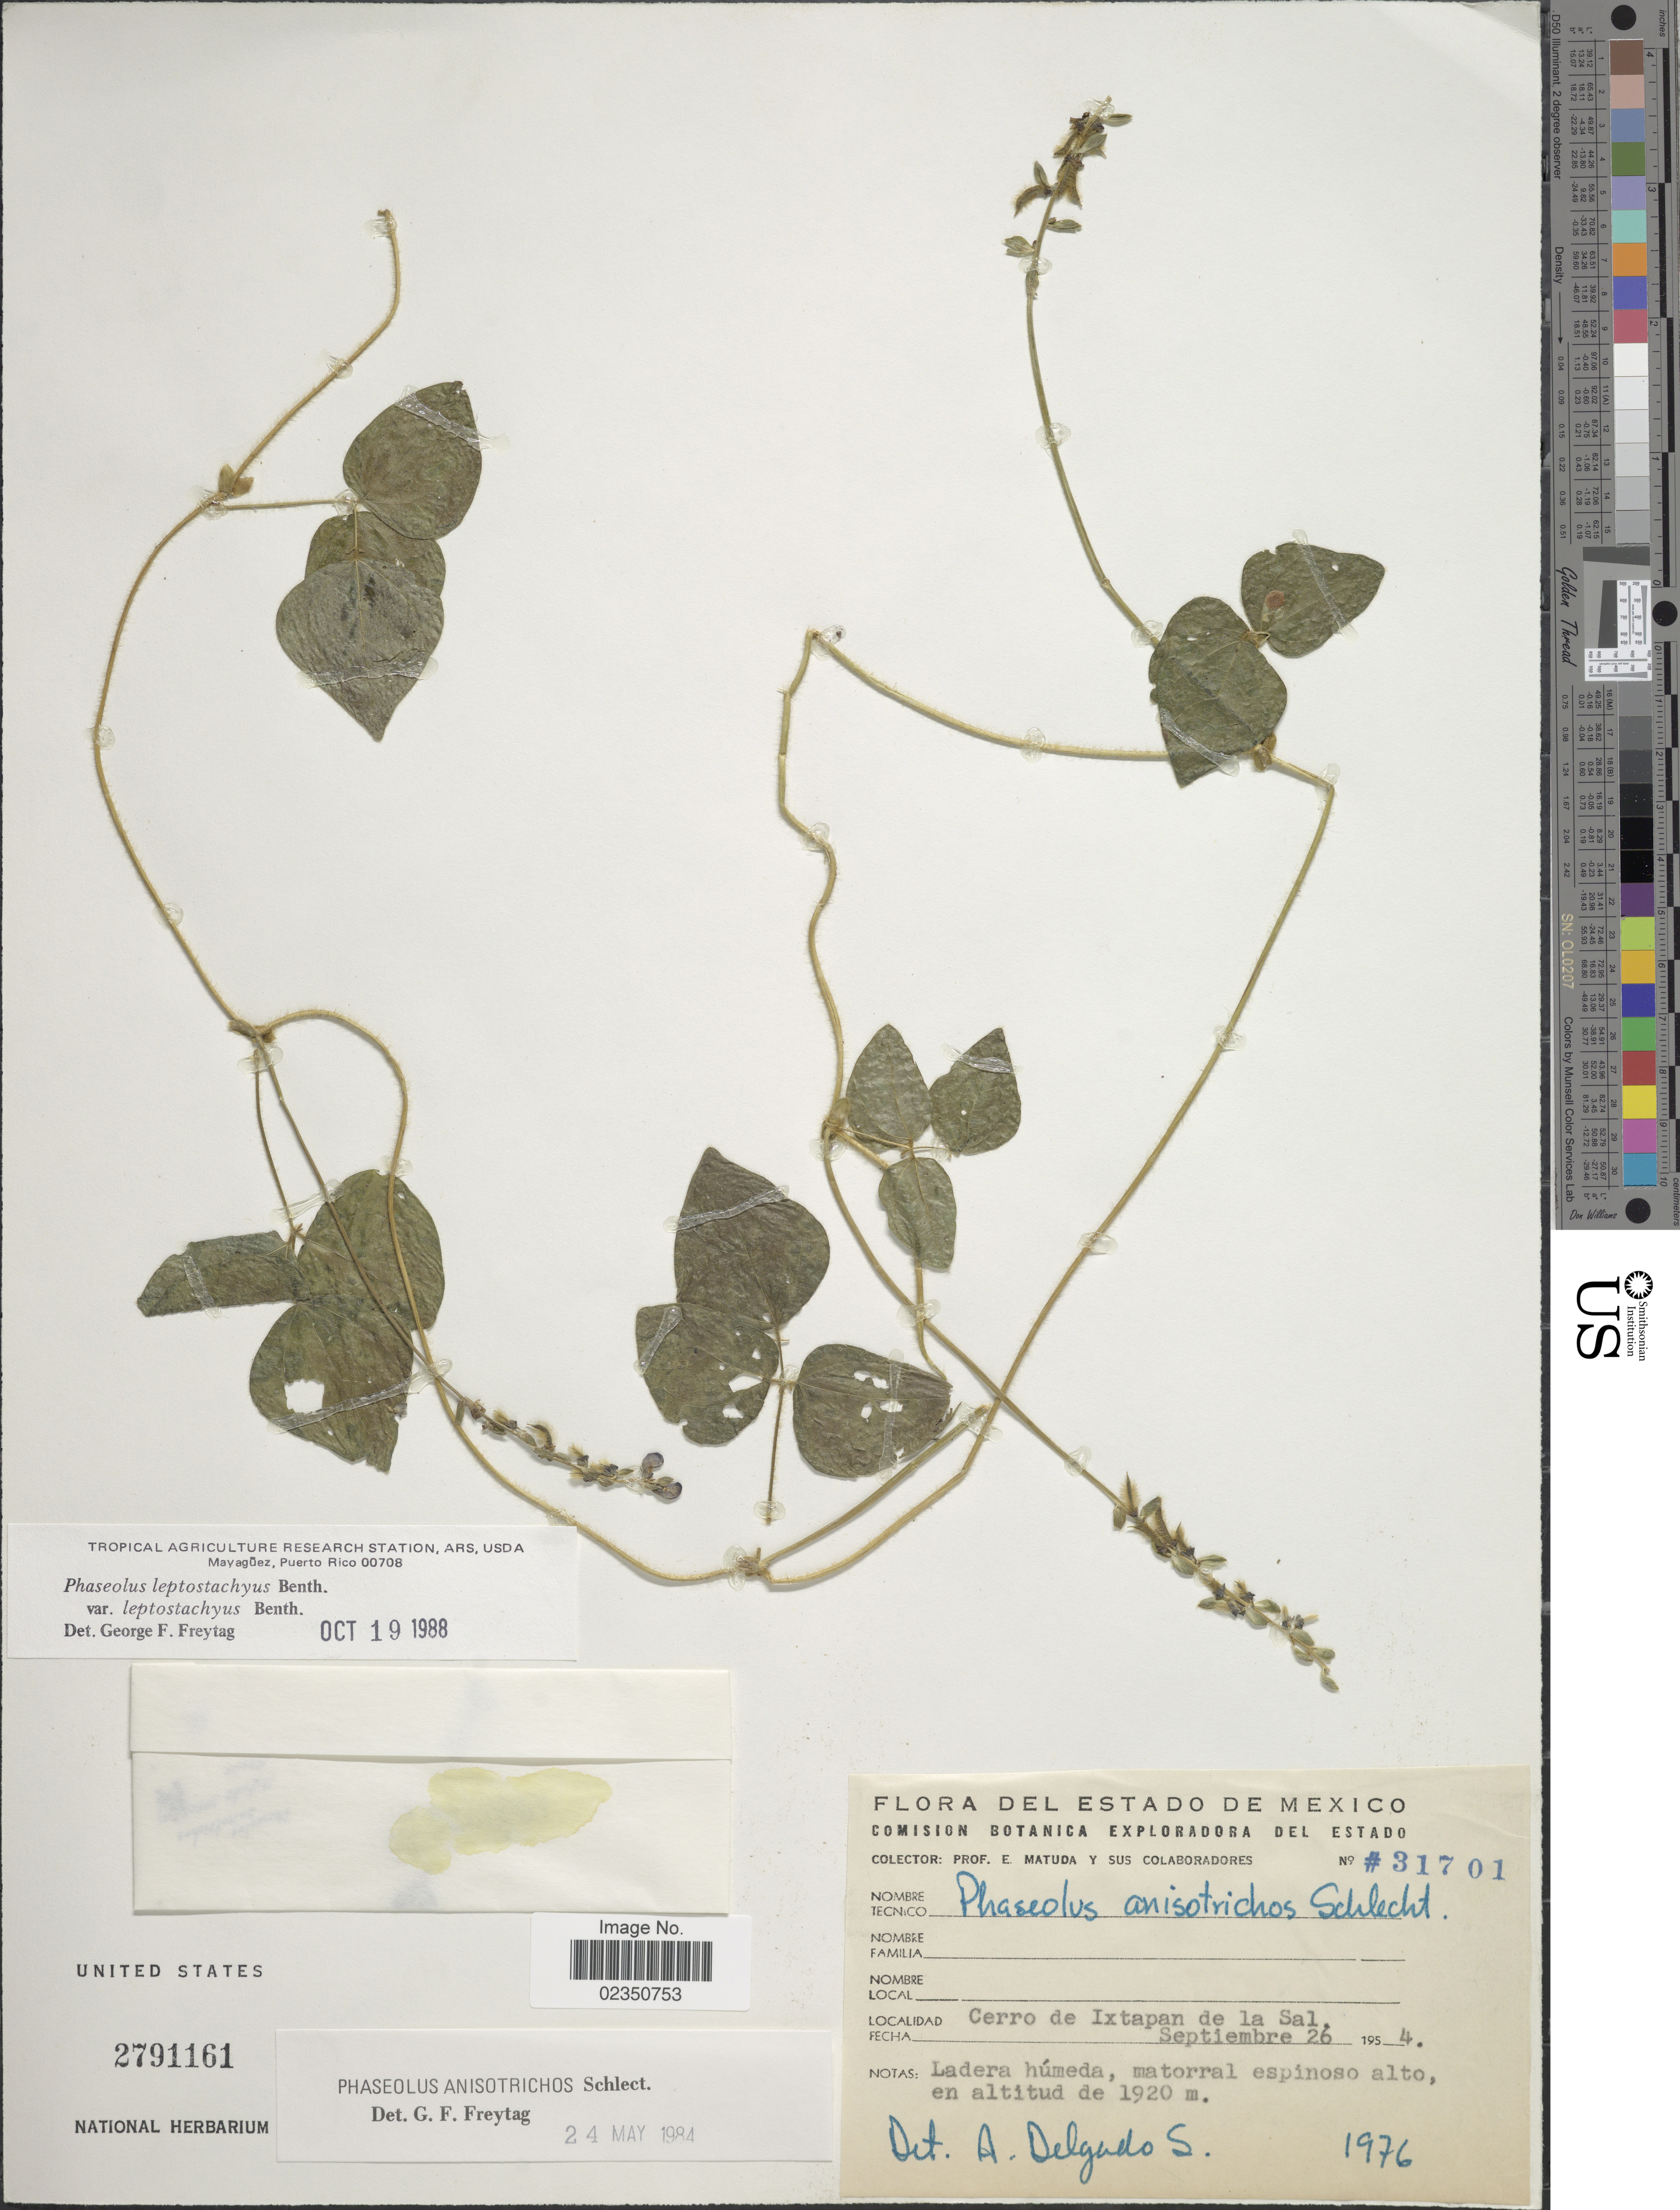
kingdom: Plantae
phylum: Tracheophyta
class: Magnoliopsida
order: Fabales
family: Fabaceae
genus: Phaseolus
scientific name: Phaseolus leptostachyus var. leptostachyus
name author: Benth.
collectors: E. Matuda & Sus Colaboradores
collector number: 31701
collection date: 1954-09-26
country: Mexico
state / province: México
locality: Cerro de Ixtapan de la Sal.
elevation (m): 1920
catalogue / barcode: US 2791161